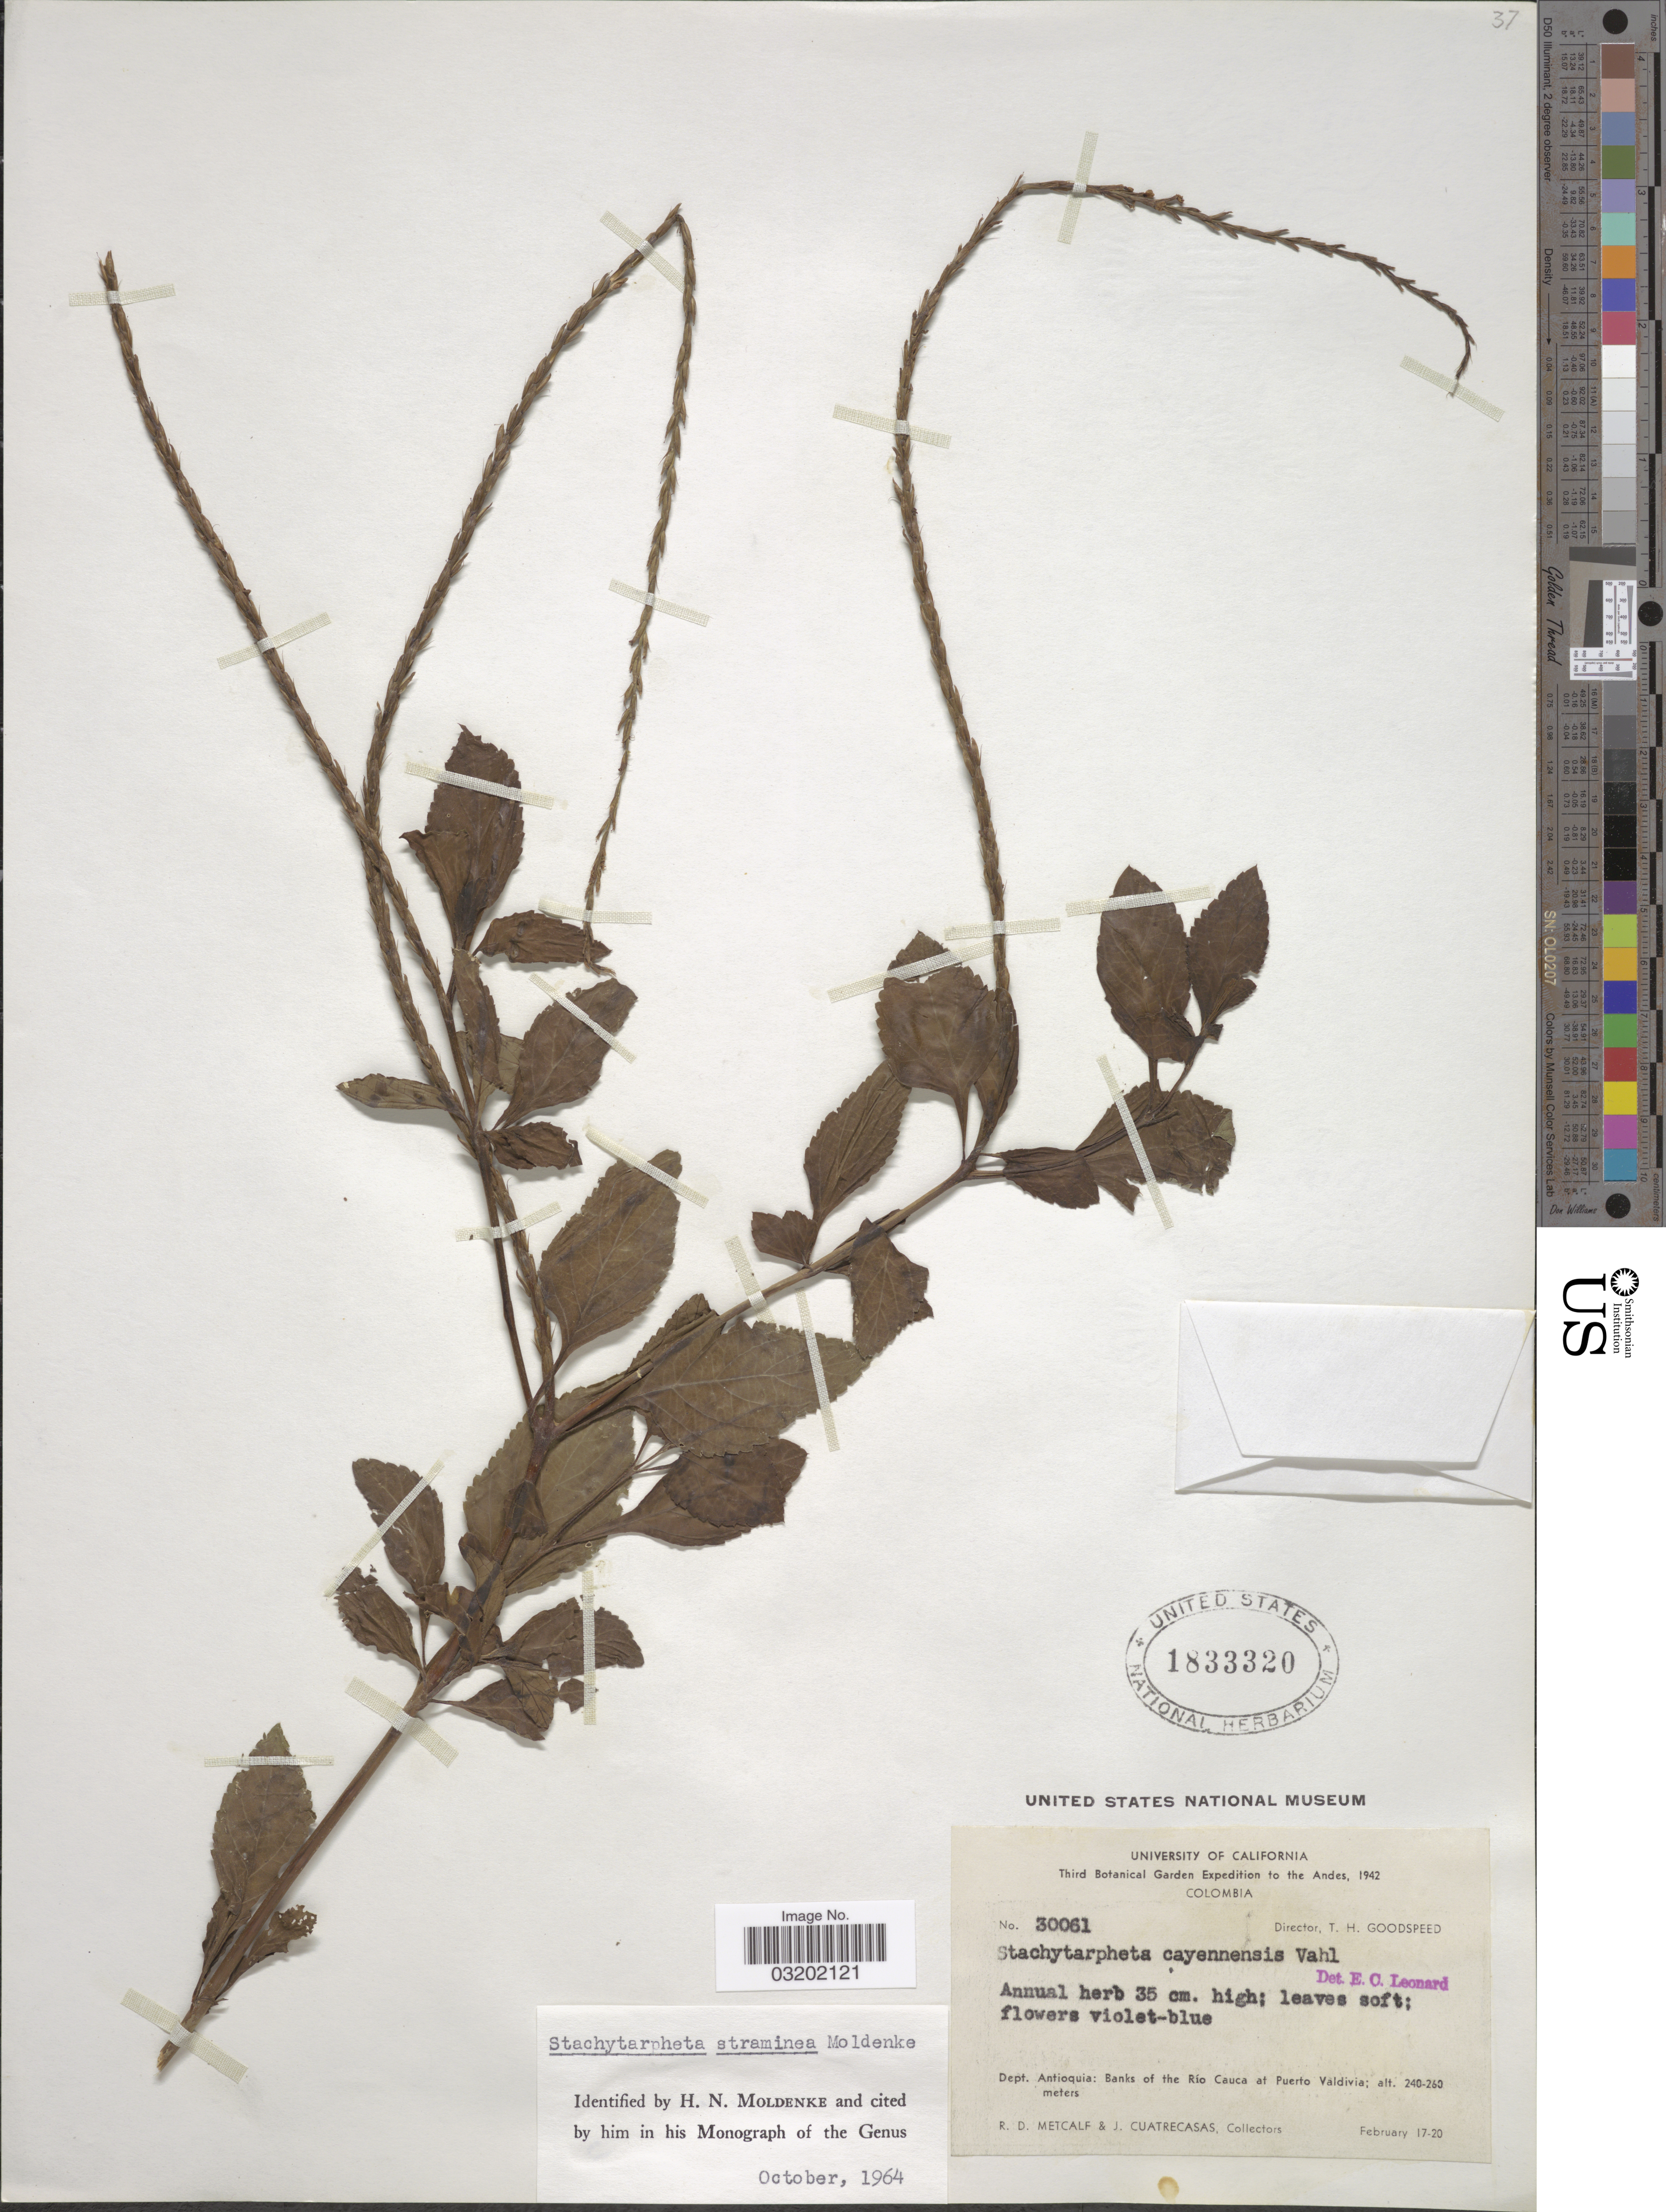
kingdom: Plantae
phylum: Tracheophyta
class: Magnoliopsida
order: Lamiales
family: Verbenaceae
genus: Stachytarpheta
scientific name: Stachytarpheta straminea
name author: Moldenke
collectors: R. D. Metcalf & J. Cuatrecasas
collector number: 30061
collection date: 1942-02-17/1942-02-20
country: Colombia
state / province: Antioquia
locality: Andes. Dept. Antioquia: Banks of the Río Cauca at Puerto Valdivia.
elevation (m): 240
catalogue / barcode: US 1833320